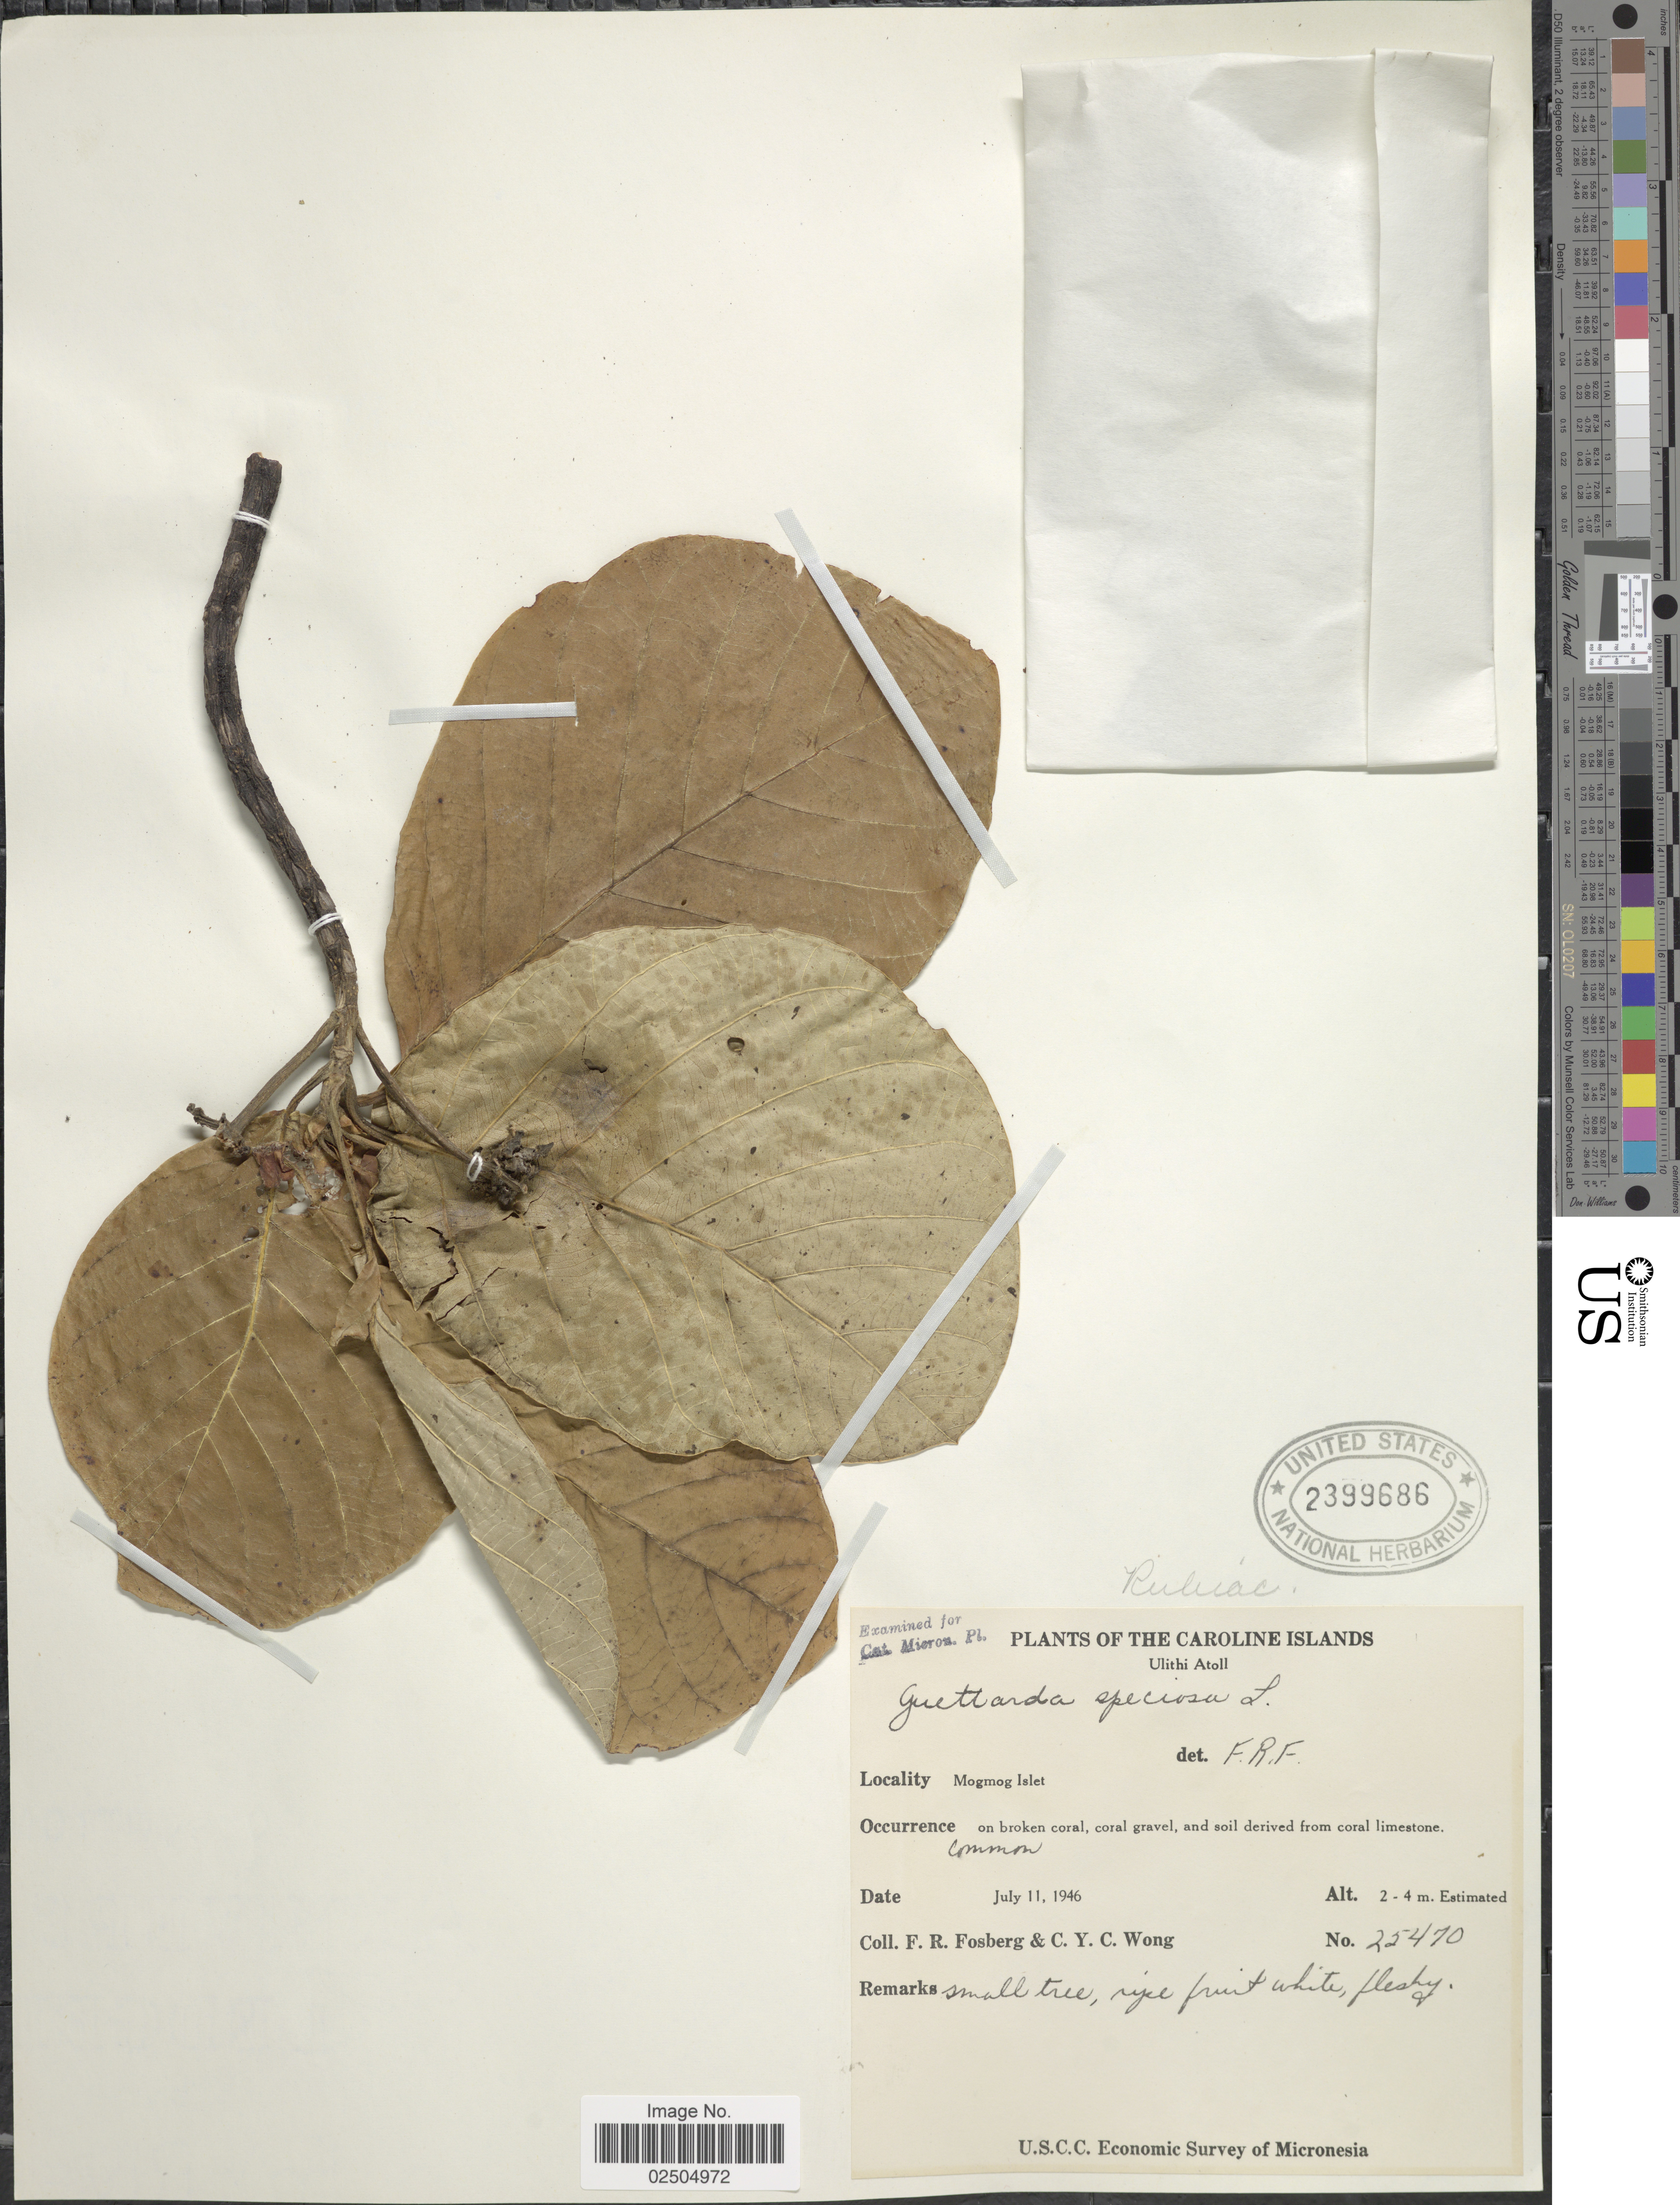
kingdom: Plantae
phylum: Tracheophyta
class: Magnoliopsida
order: Gentianales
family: Rubiaceae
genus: Guettarda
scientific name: Guettarda speciosa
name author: L.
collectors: F. R. Fosberg & C. Y. C. Wong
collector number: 25470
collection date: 1946-07-11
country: Micronesia, Federated States of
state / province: Yap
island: Ulithi Atoll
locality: The Caroline Islands, Ulithi Atoll, Mogmog Islet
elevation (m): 2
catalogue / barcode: US 2399686